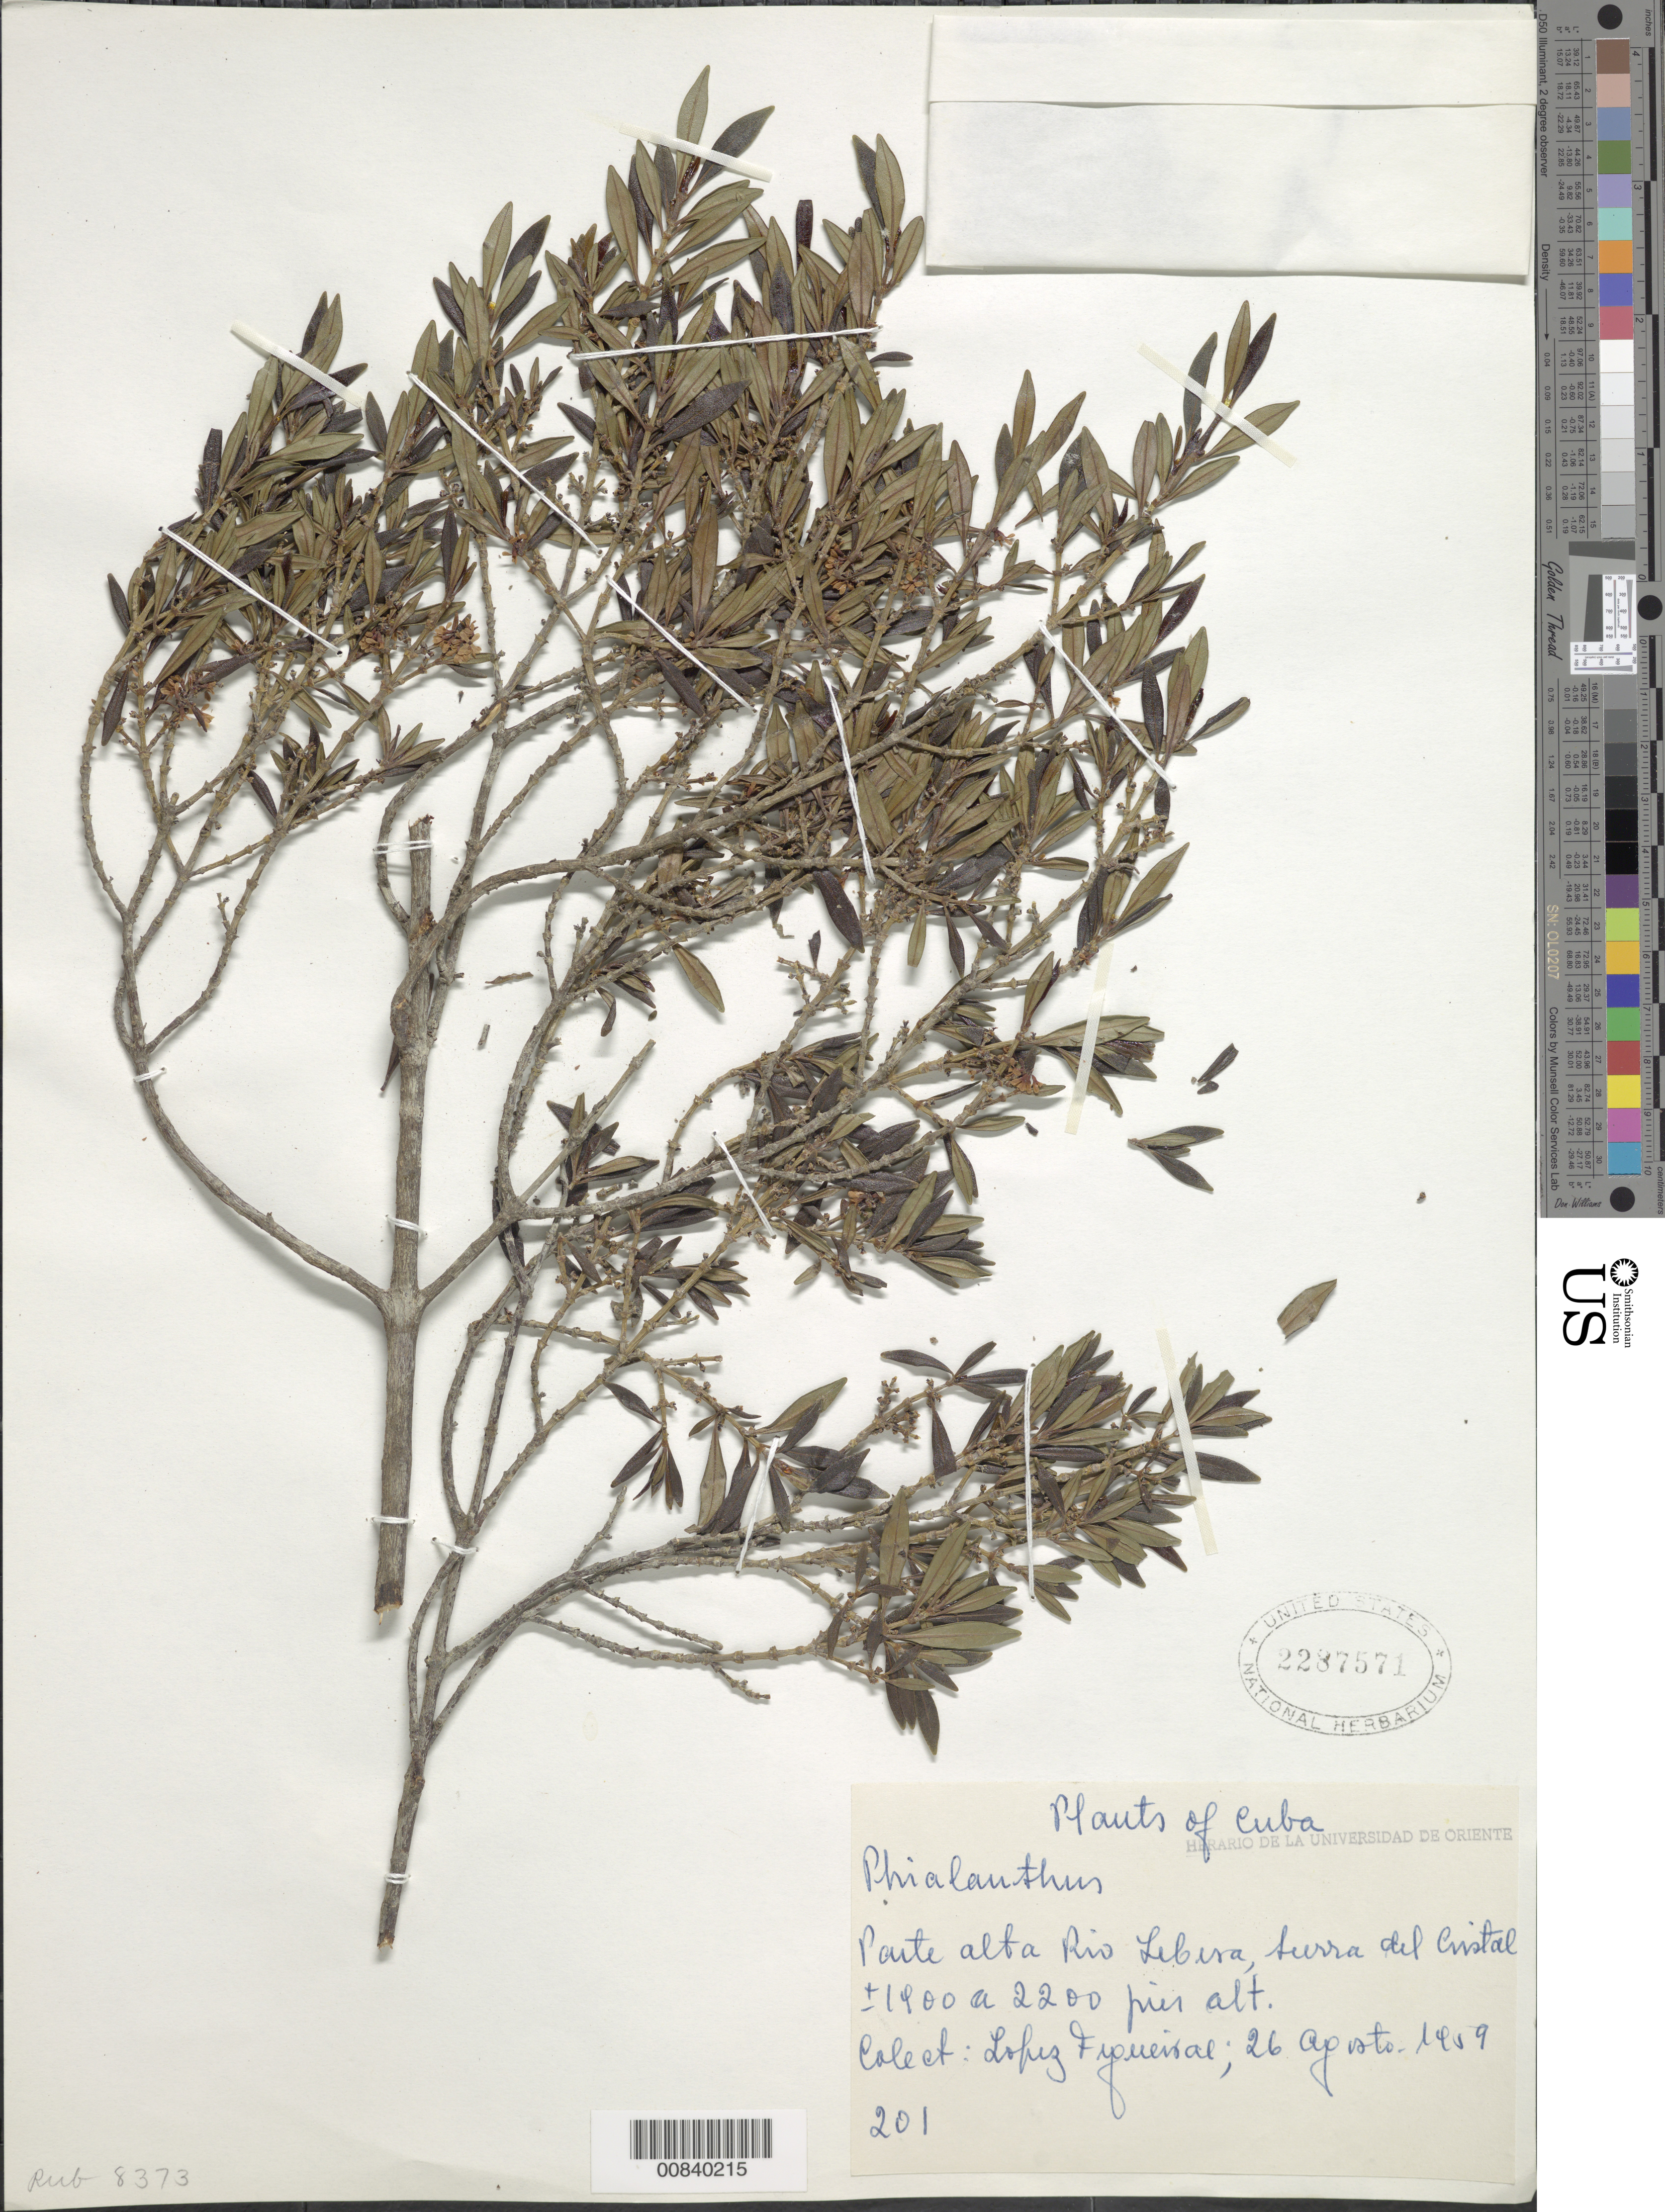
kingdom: Plantae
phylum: Tracheophyta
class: Magnoliopsida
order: Gentianales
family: Rubiaceae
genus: Phialanthus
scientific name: Phialanthus sp.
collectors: M. López Figueiras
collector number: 201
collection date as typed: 26 Apo 1959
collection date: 1959-04-26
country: Cuba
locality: Paite (sp?) alta Rio Lecesa (sp?), Sierra del Cristal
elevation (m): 427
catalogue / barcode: US 2287571